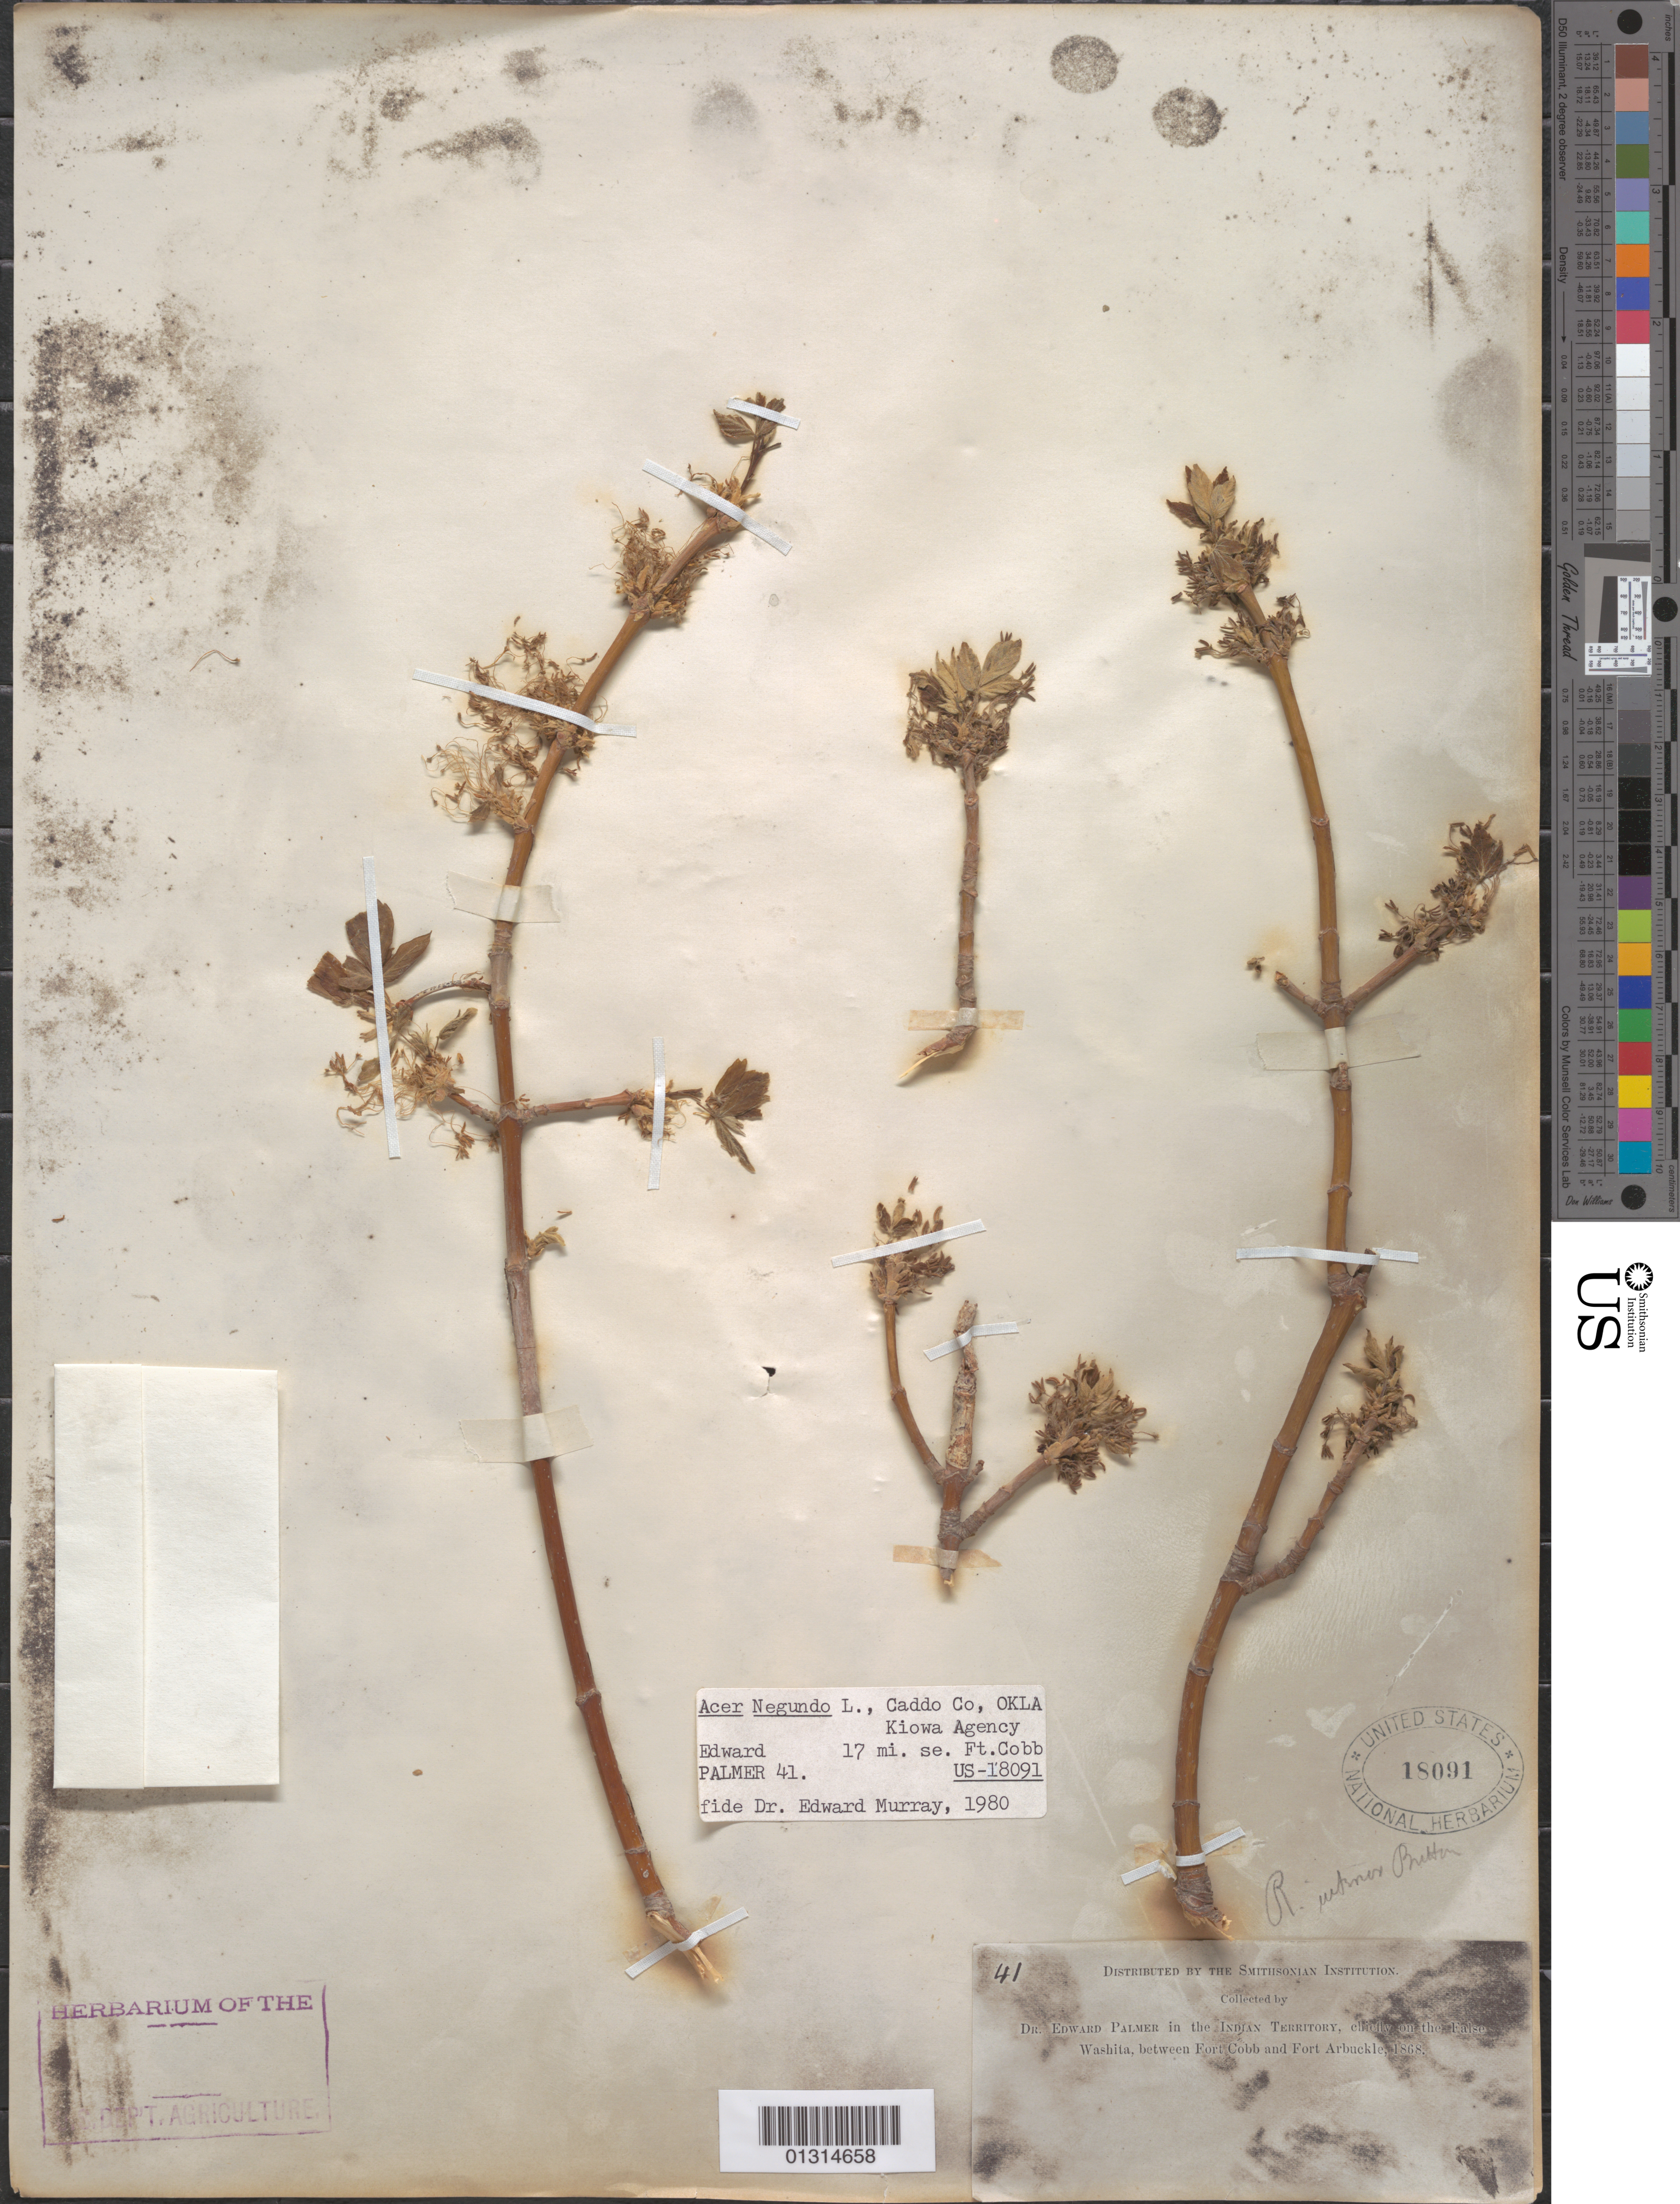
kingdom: Plantae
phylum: Tracheophyta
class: Magnoliopsida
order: Sapindales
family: Sapindaceae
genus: Acer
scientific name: Acer negundo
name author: L.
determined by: Murray, Edward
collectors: E. Palmer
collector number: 41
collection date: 1868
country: United States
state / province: Oklahoma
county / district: Caddo County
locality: Between Fort Cobb and Fort Arbuckle, 17 miles SE of Ft. Cobb. On the False Washita.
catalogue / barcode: US 18091